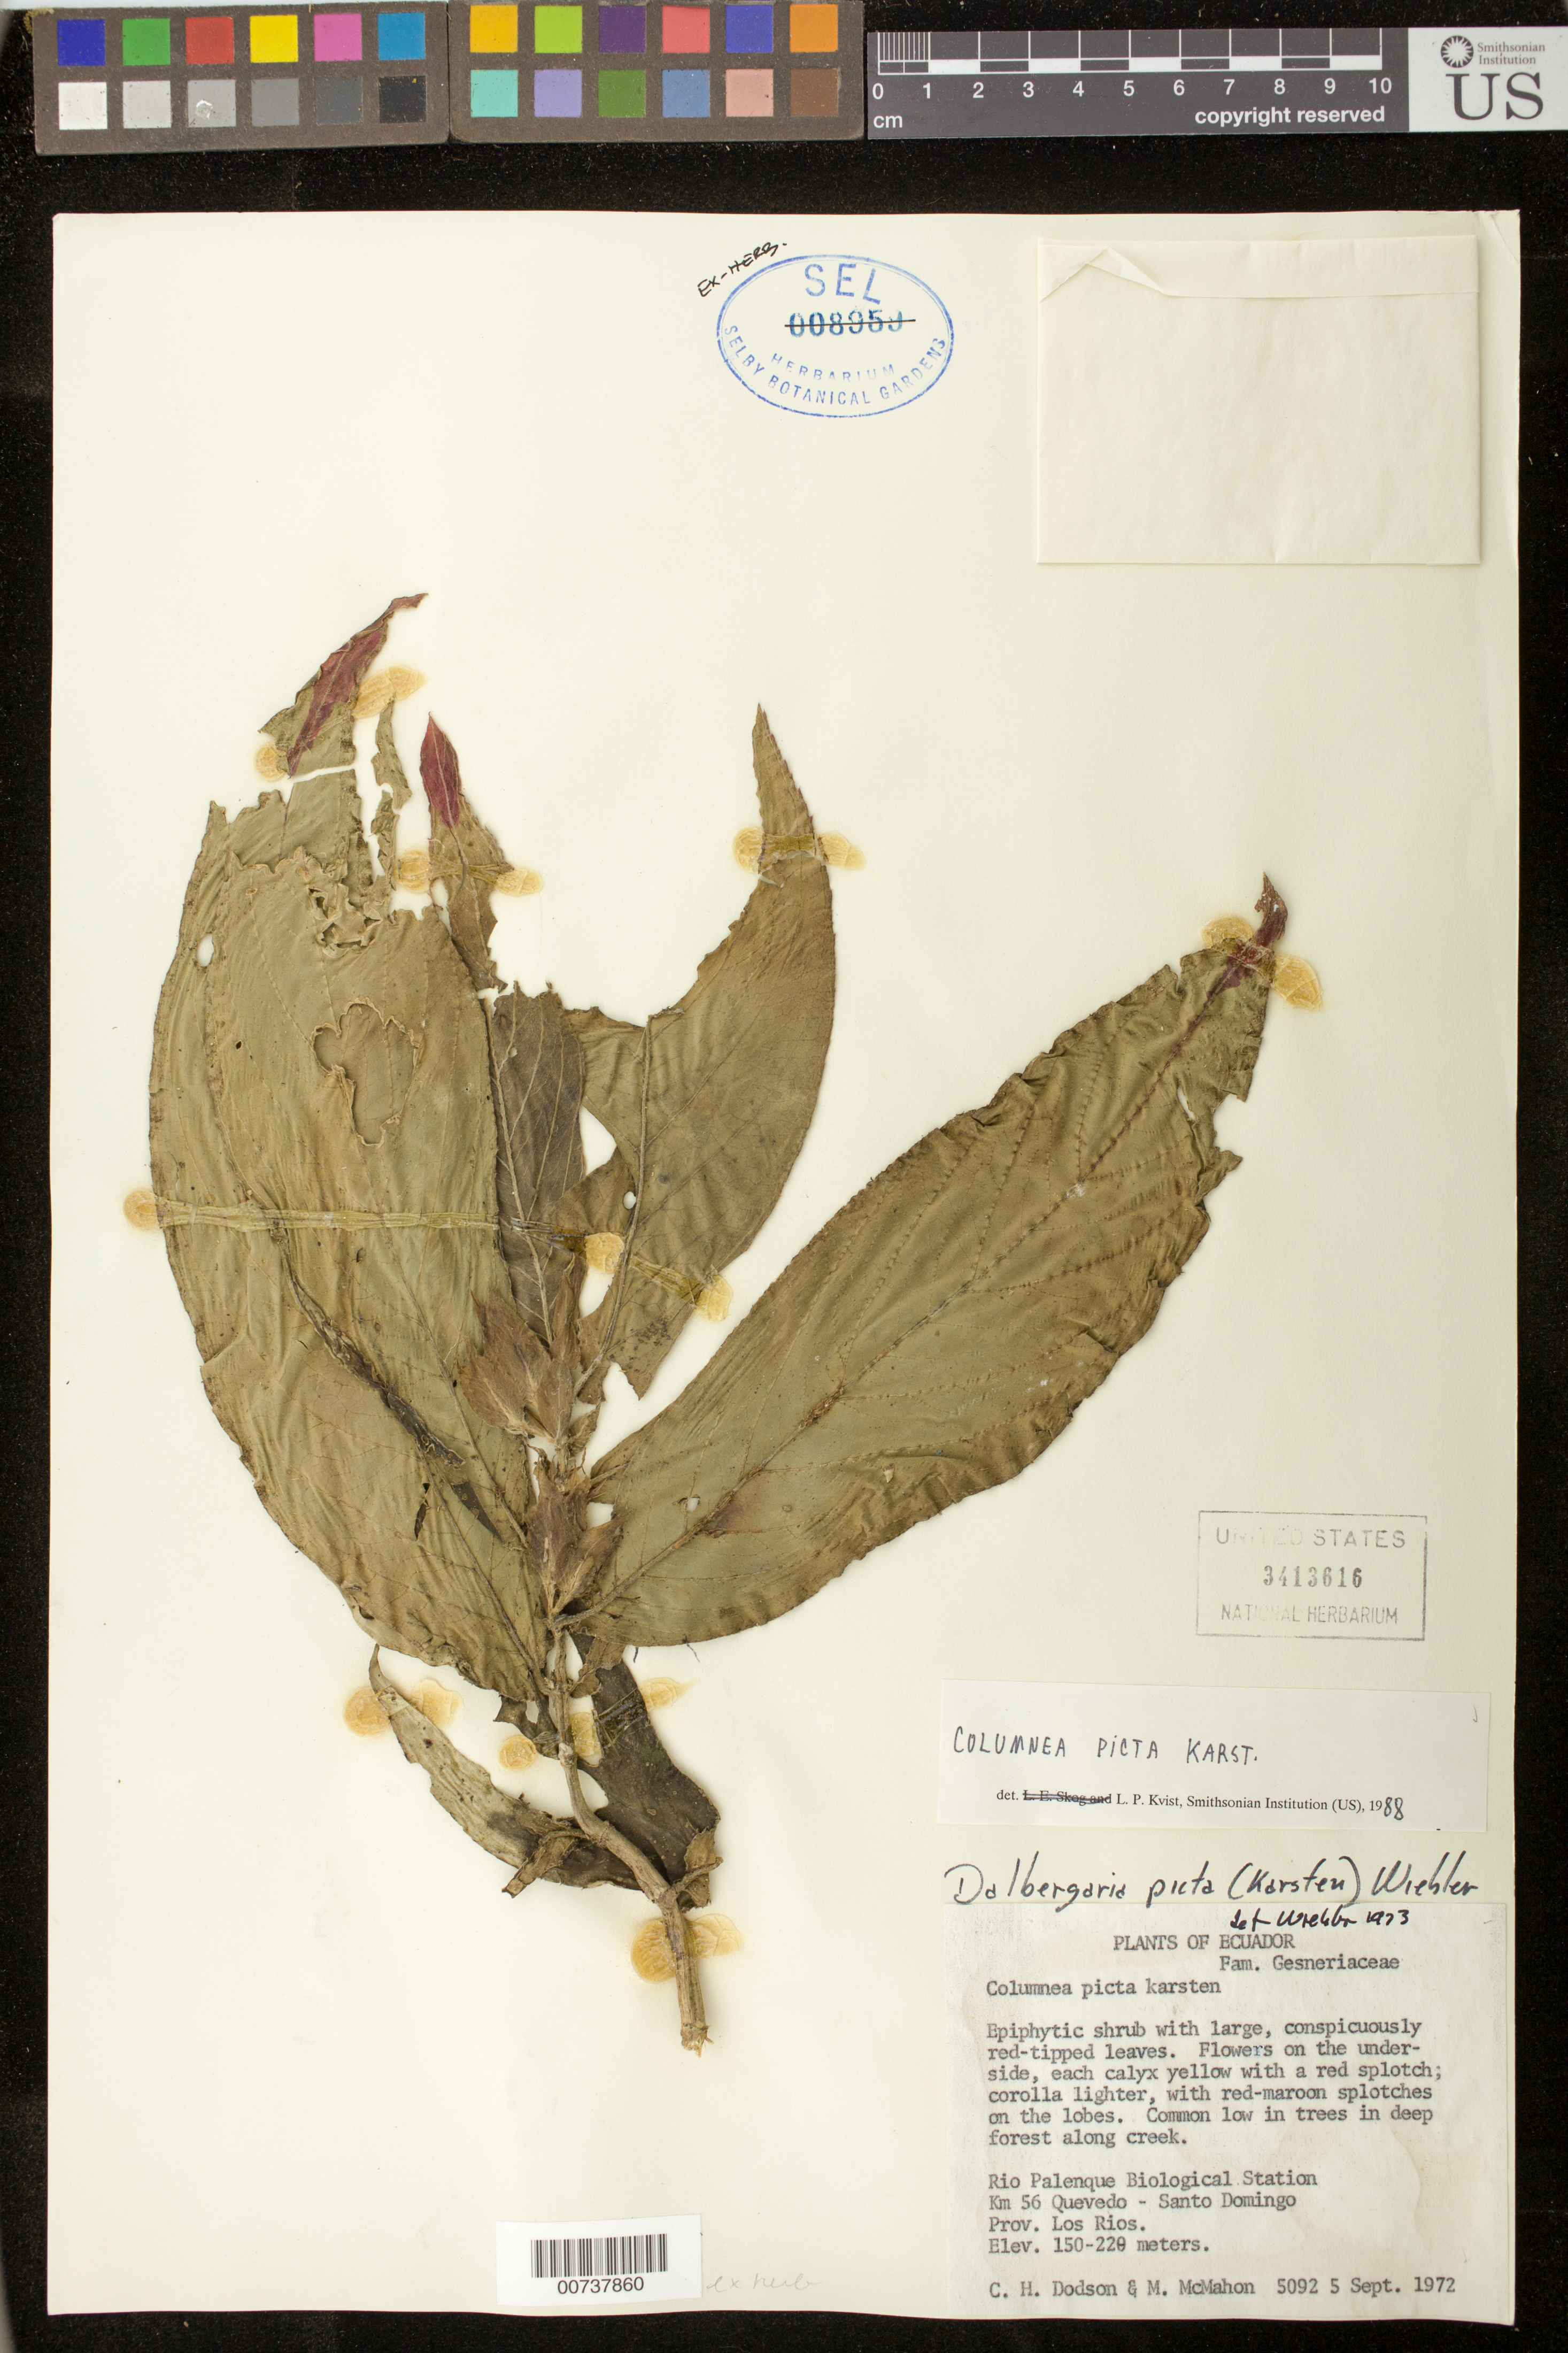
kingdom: Plantae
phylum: Tracheophyta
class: Magnoliopsida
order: Lamiales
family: Gesneriaceae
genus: Columnea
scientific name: Columnea karsteniana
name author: Singh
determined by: Skog, Laurence E.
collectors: C. H. Dodson & M. McMahon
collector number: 5092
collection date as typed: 05 Sep 1972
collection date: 1972-09-05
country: Ecuador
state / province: Los Ríos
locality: Rio Palenque Biological Station, km 56 Quebedo - Santo Domingo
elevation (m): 150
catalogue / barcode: US 3413616